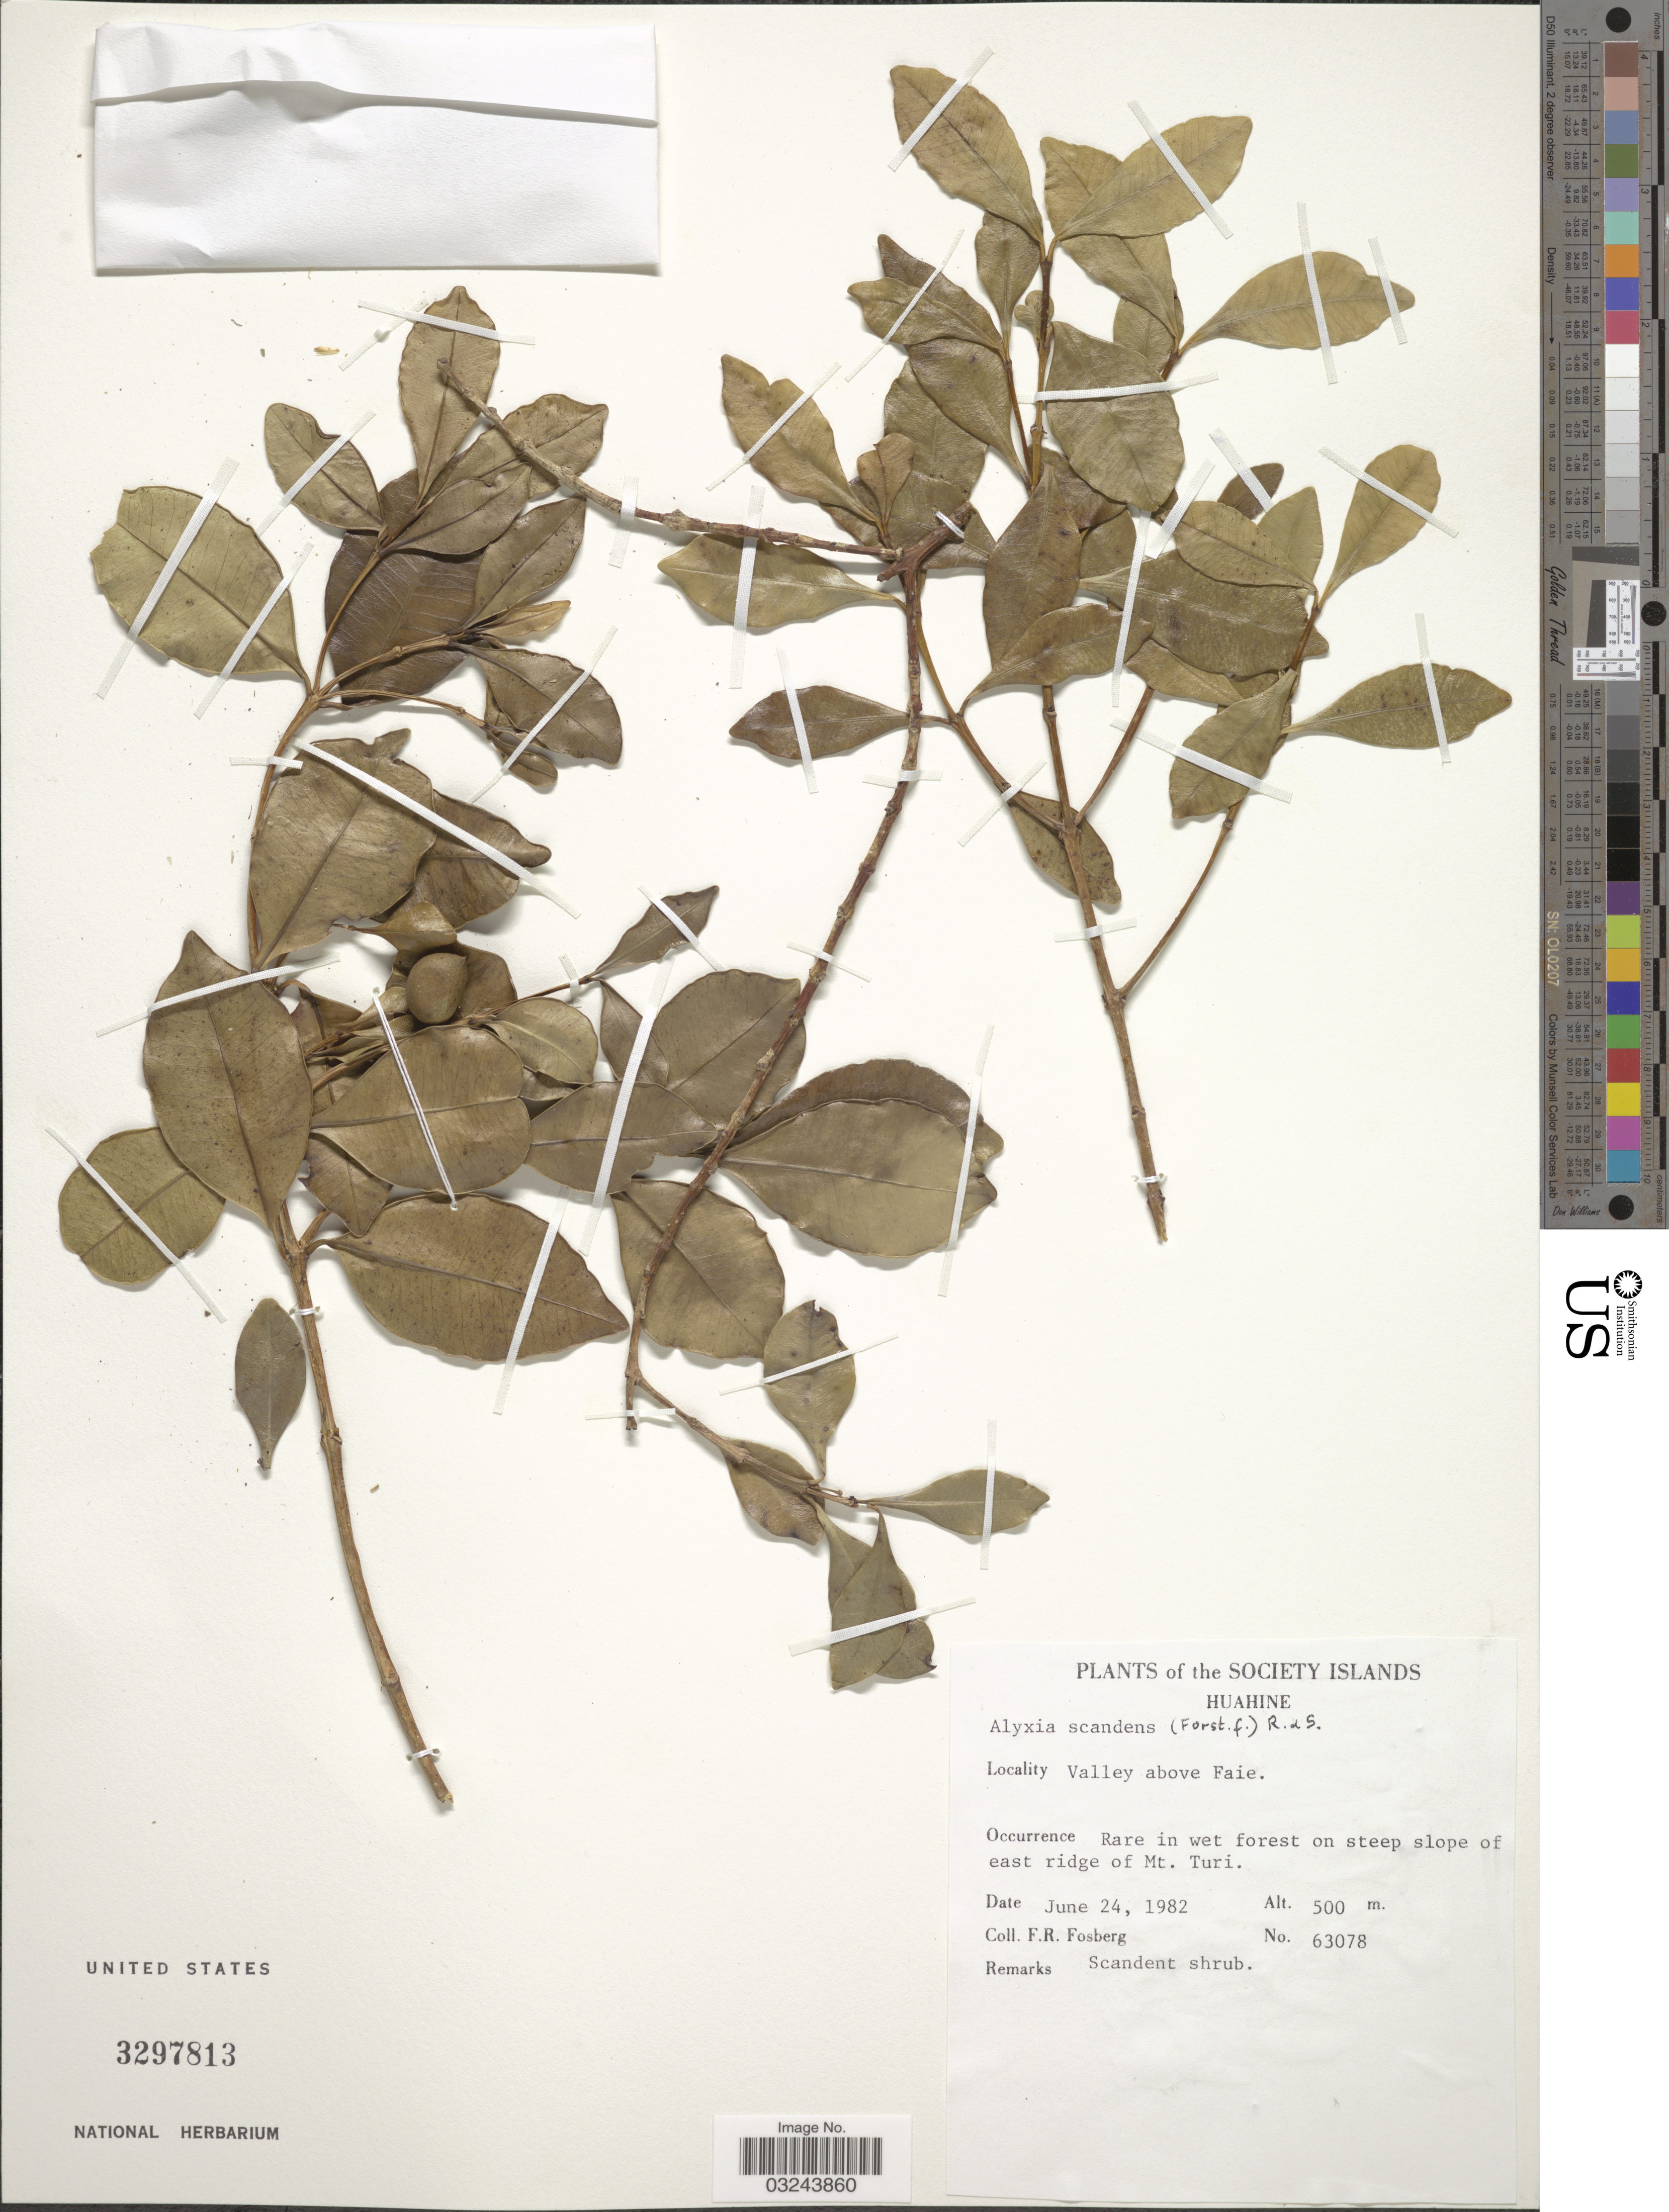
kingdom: Plantae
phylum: Tracheophyta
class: Magnoliopsida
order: Gentianales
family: Apocynaceae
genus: Alyxia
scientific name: Alyxia scandens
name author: (J.R. Forst. & G. Forst.) Roem. & Schult.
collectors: F. R. Fosberg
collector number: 63078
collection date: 1982-06-24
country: French Polynesia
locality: Society Islands. Huahine. Valley above Faie. Rare in wet forest on steep slope of east ridge of Mt. Turi.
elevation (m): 500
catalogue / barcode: US 3297813